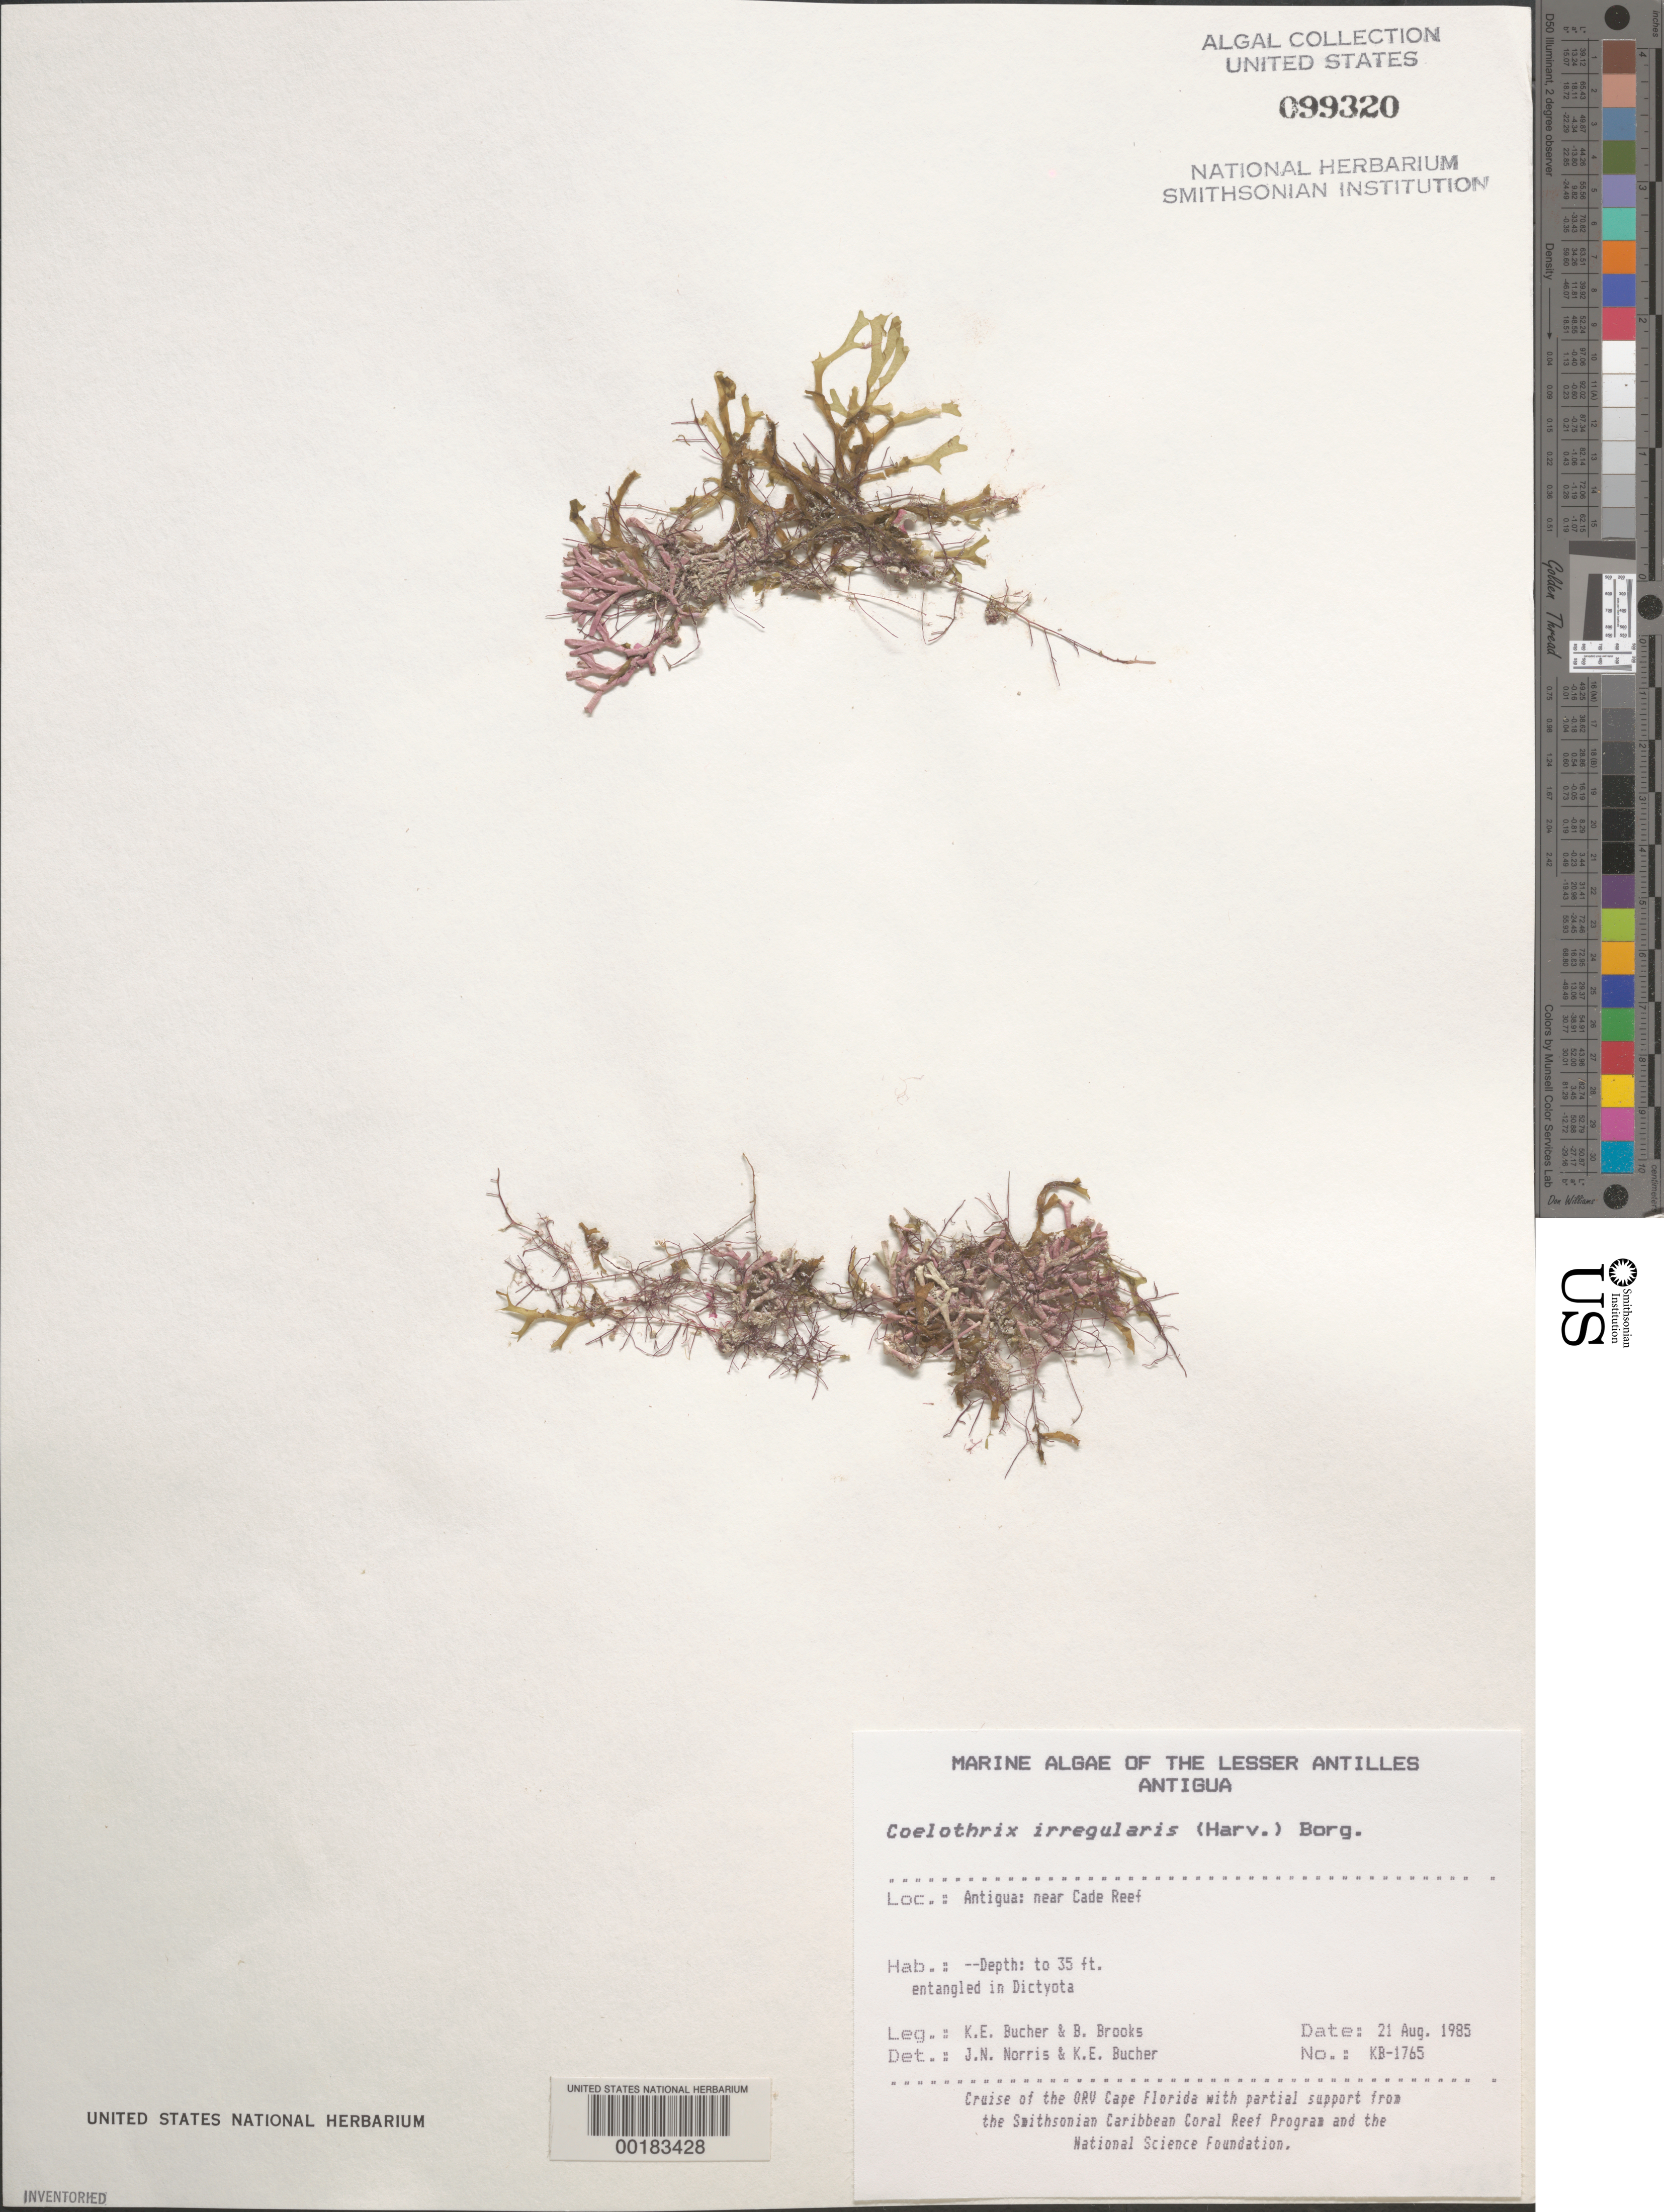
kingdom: Plantae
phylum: Rhodophyta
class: Florideophyceae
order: Rhodymeniales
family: Champiaceae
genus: Coelothrix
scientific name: Coelothrix irregularis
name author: (Harv.) Børgesen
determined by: Norris, J. N.; Bucher, K. E.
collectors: K. E. Bucher, B. Brooks & W. Fenical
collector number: Kb-1765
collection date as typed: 21 Aug 1985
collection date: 1985-08-21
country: Antigua and Barbuda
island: Antigua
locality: Near Cade Reef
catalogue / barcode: US 99320